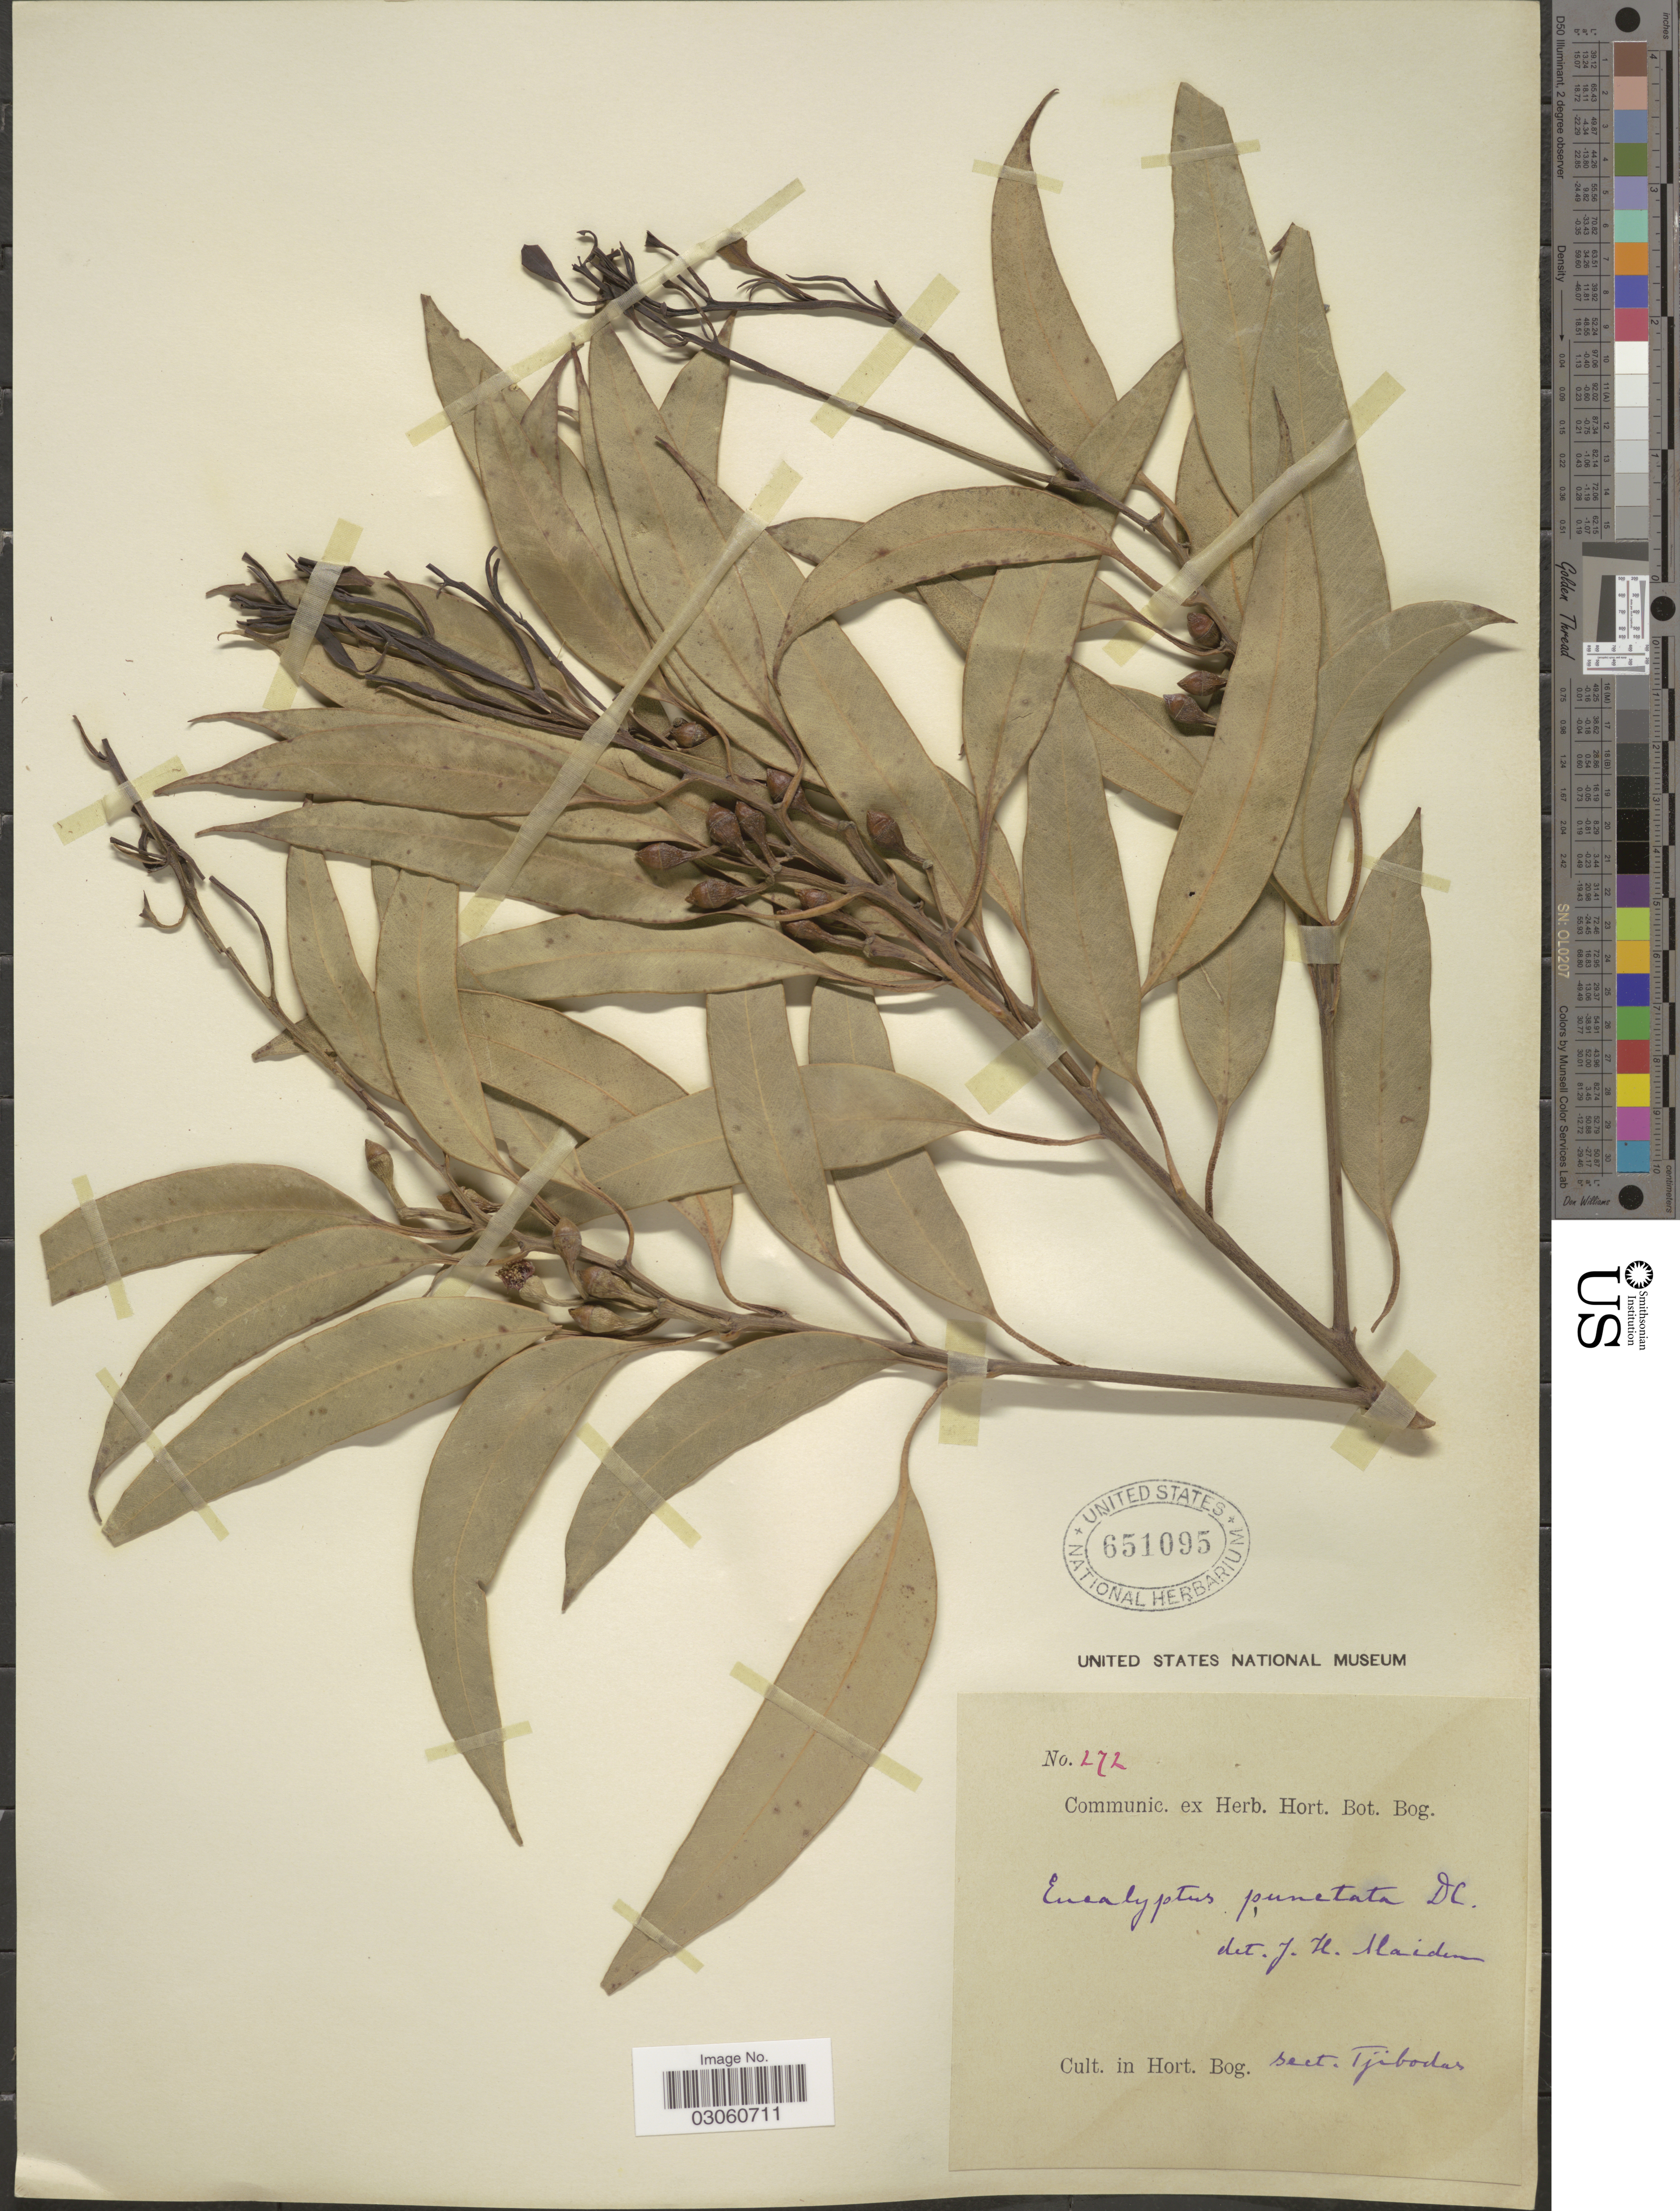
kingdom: Plantae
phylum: Tracheophyta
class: Magnoliopsida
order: Myrtales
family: Myrtaceae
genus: Eucalyptus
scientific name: Eucalyptus punctata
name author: (DC.) A. Cunn. ex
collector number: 272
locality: Hort. Bog., sect. Tjibodas.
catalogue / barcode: US 651095